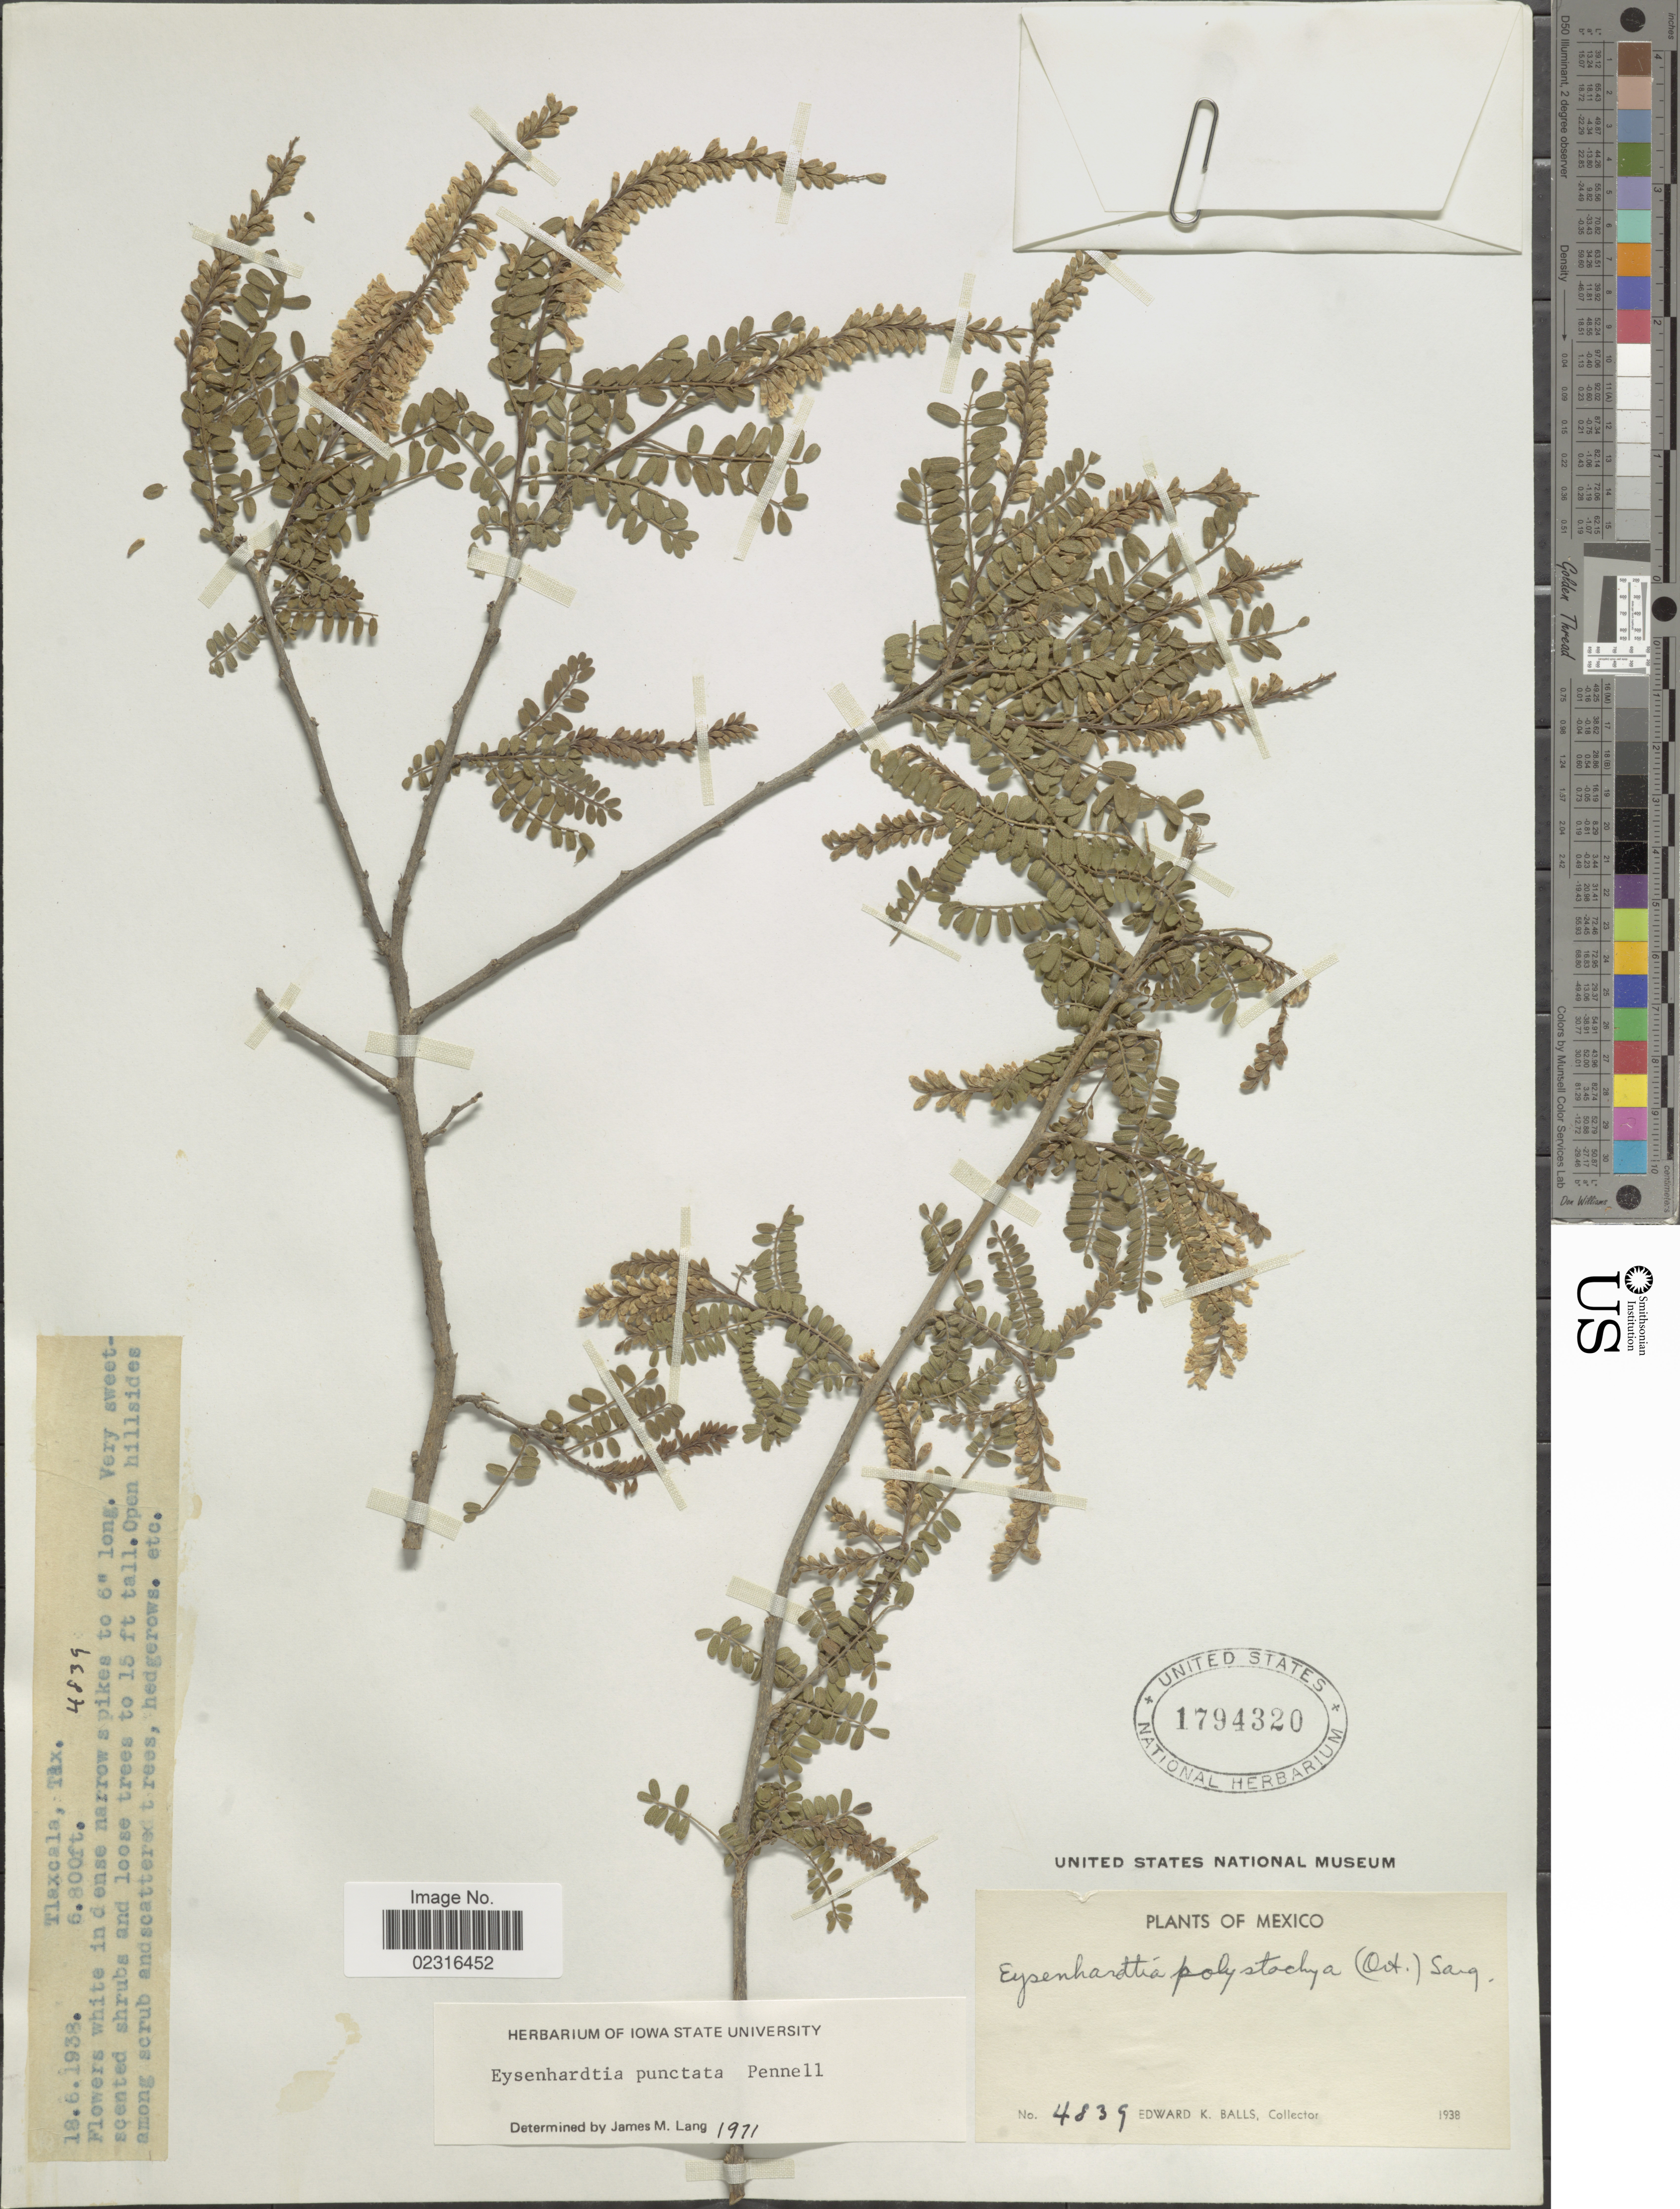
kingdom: Plantae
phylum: Tracheophyta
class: Magnoliopsida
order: Fabales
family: Fabaceae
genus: Eysenhardtia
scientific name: Eysenhardtia punctata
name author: Pennell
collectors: E. K. Balls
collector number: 4839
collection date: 1938-06-18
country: Mexico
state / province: Tlaxcala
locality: Open hillsides.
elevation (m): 2073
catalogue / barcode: US 1794320